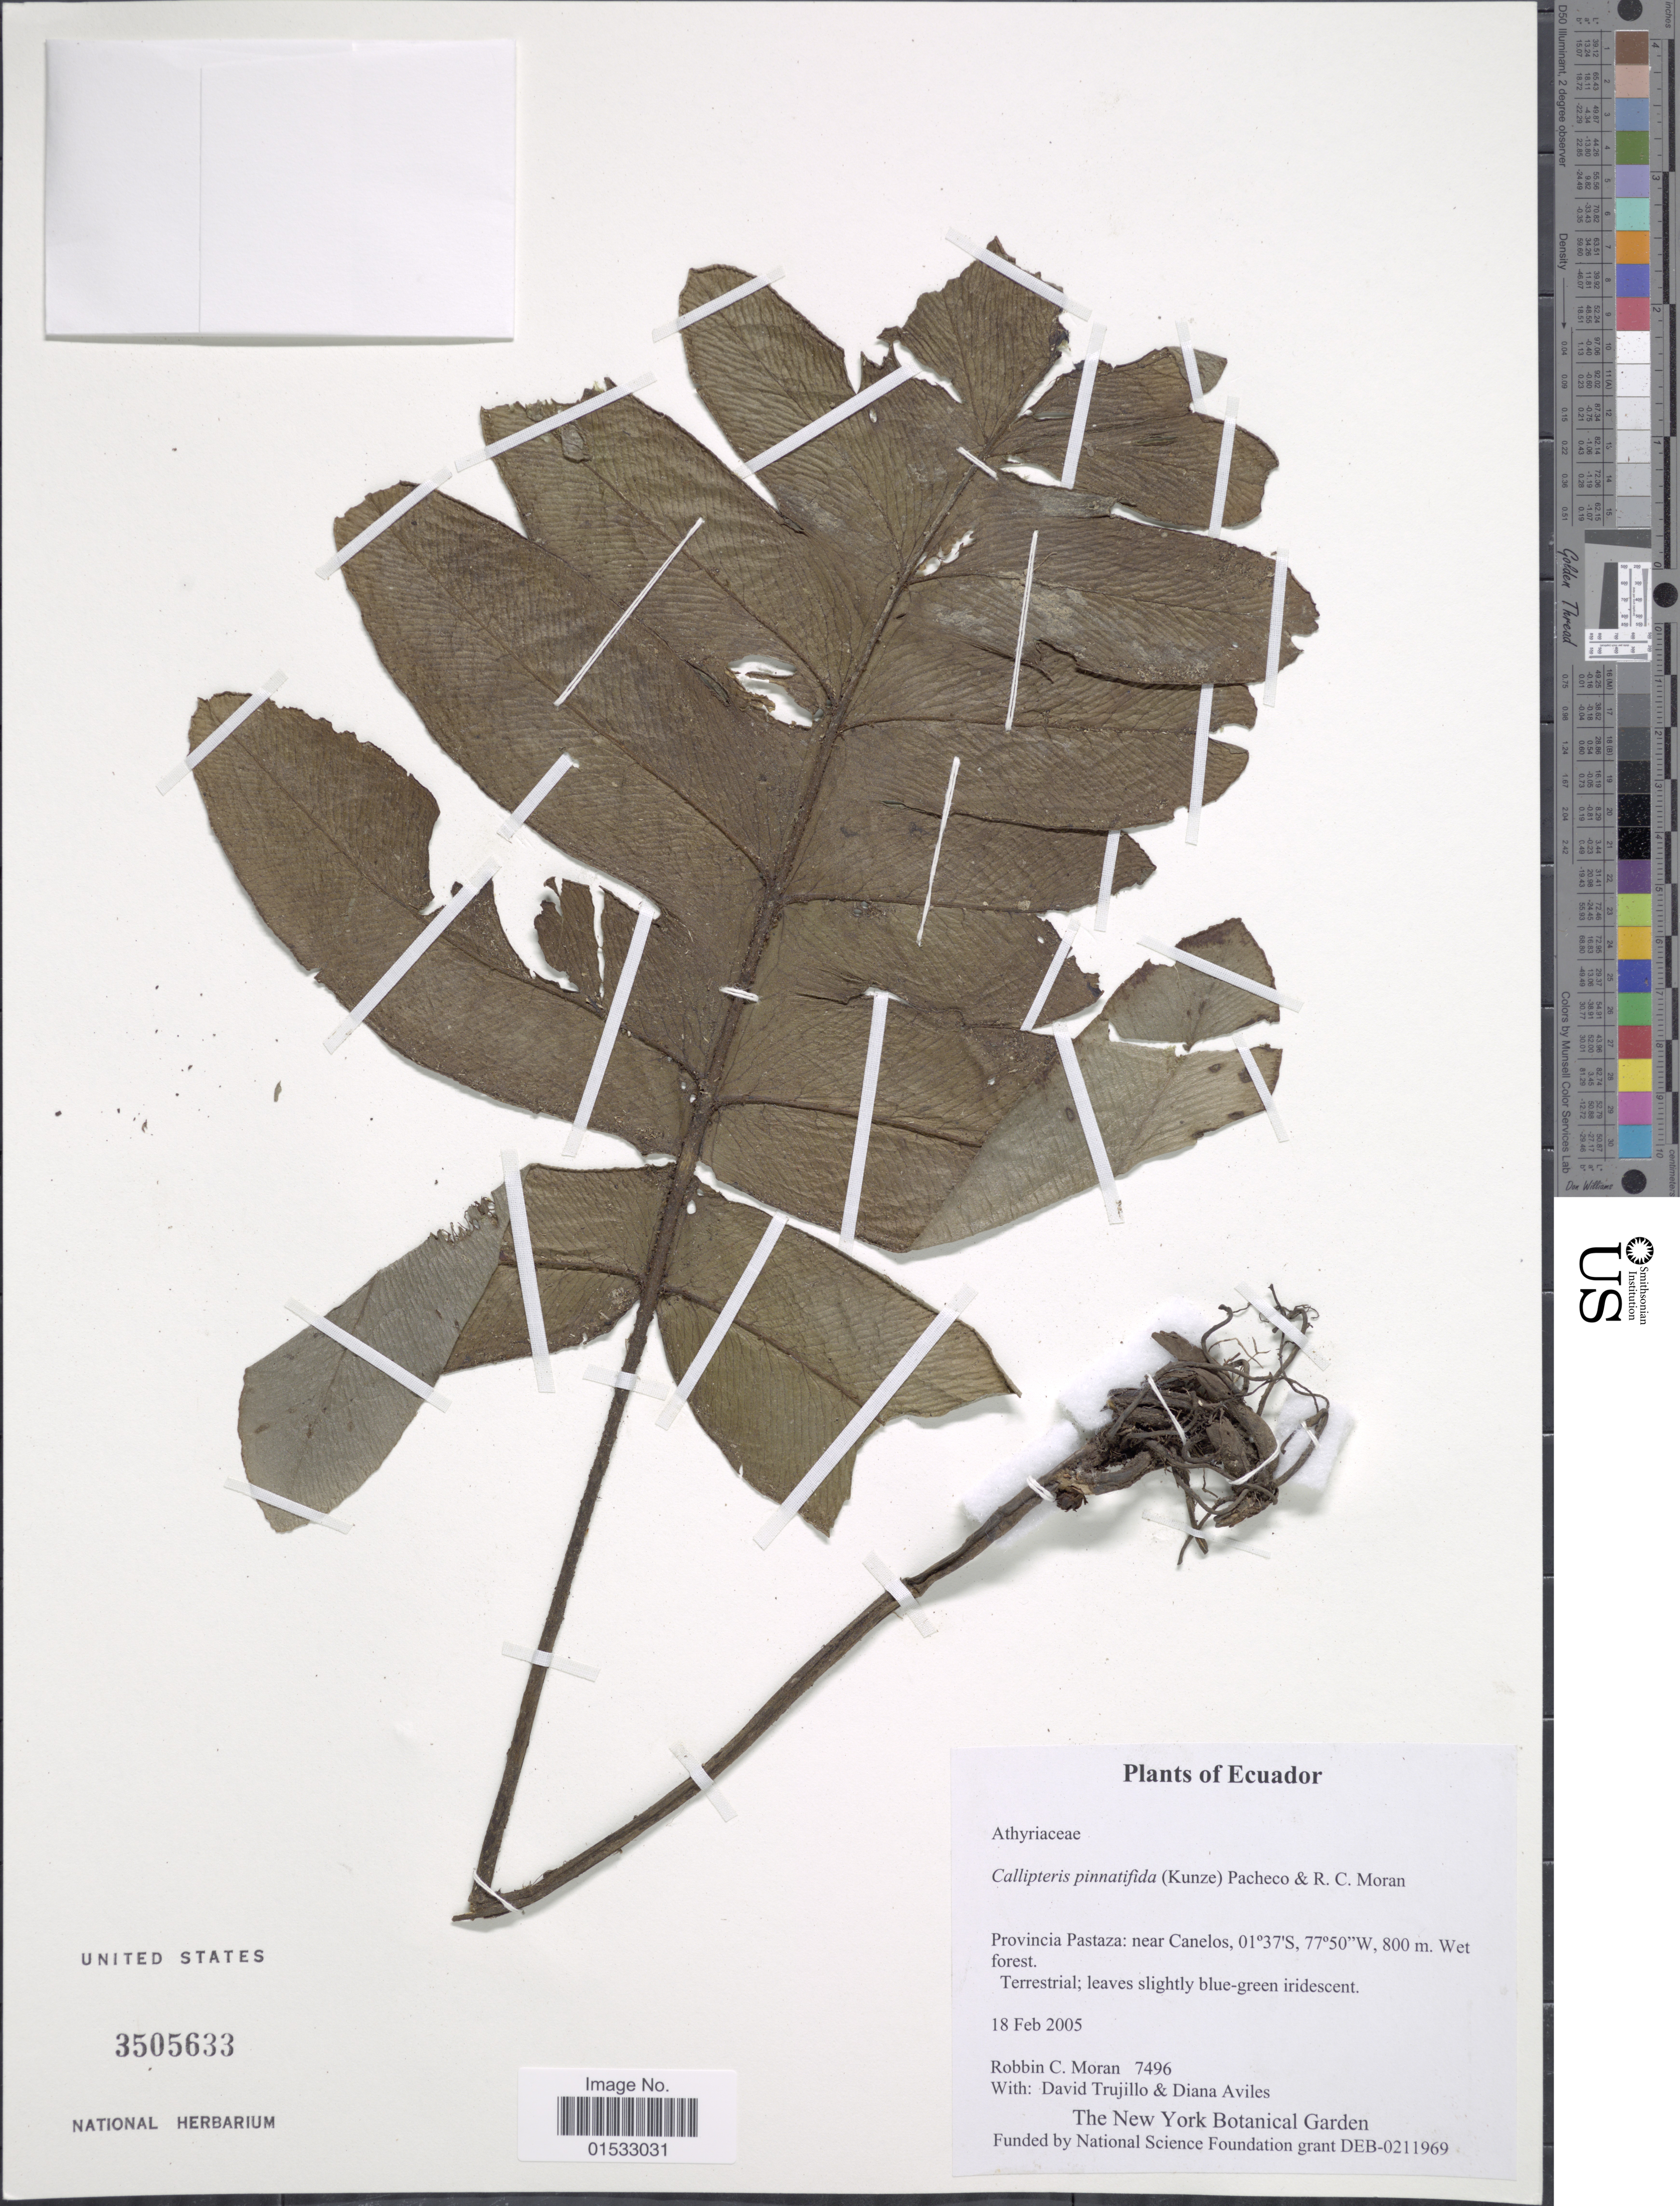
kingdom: Plantae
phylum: Tracheophyta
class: Polypodiopsida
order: Polypodiales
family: Athyriaceae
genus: Diplazium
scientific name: Diplazium pinnatifidum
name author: Kunze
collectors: R. C. Moran, D. Trujillo & D. Aviles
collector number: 7496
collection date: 2005-02-18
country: Ecuador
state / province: Pastaza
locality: Near Canelos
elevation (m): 800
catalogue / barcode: US 3505633